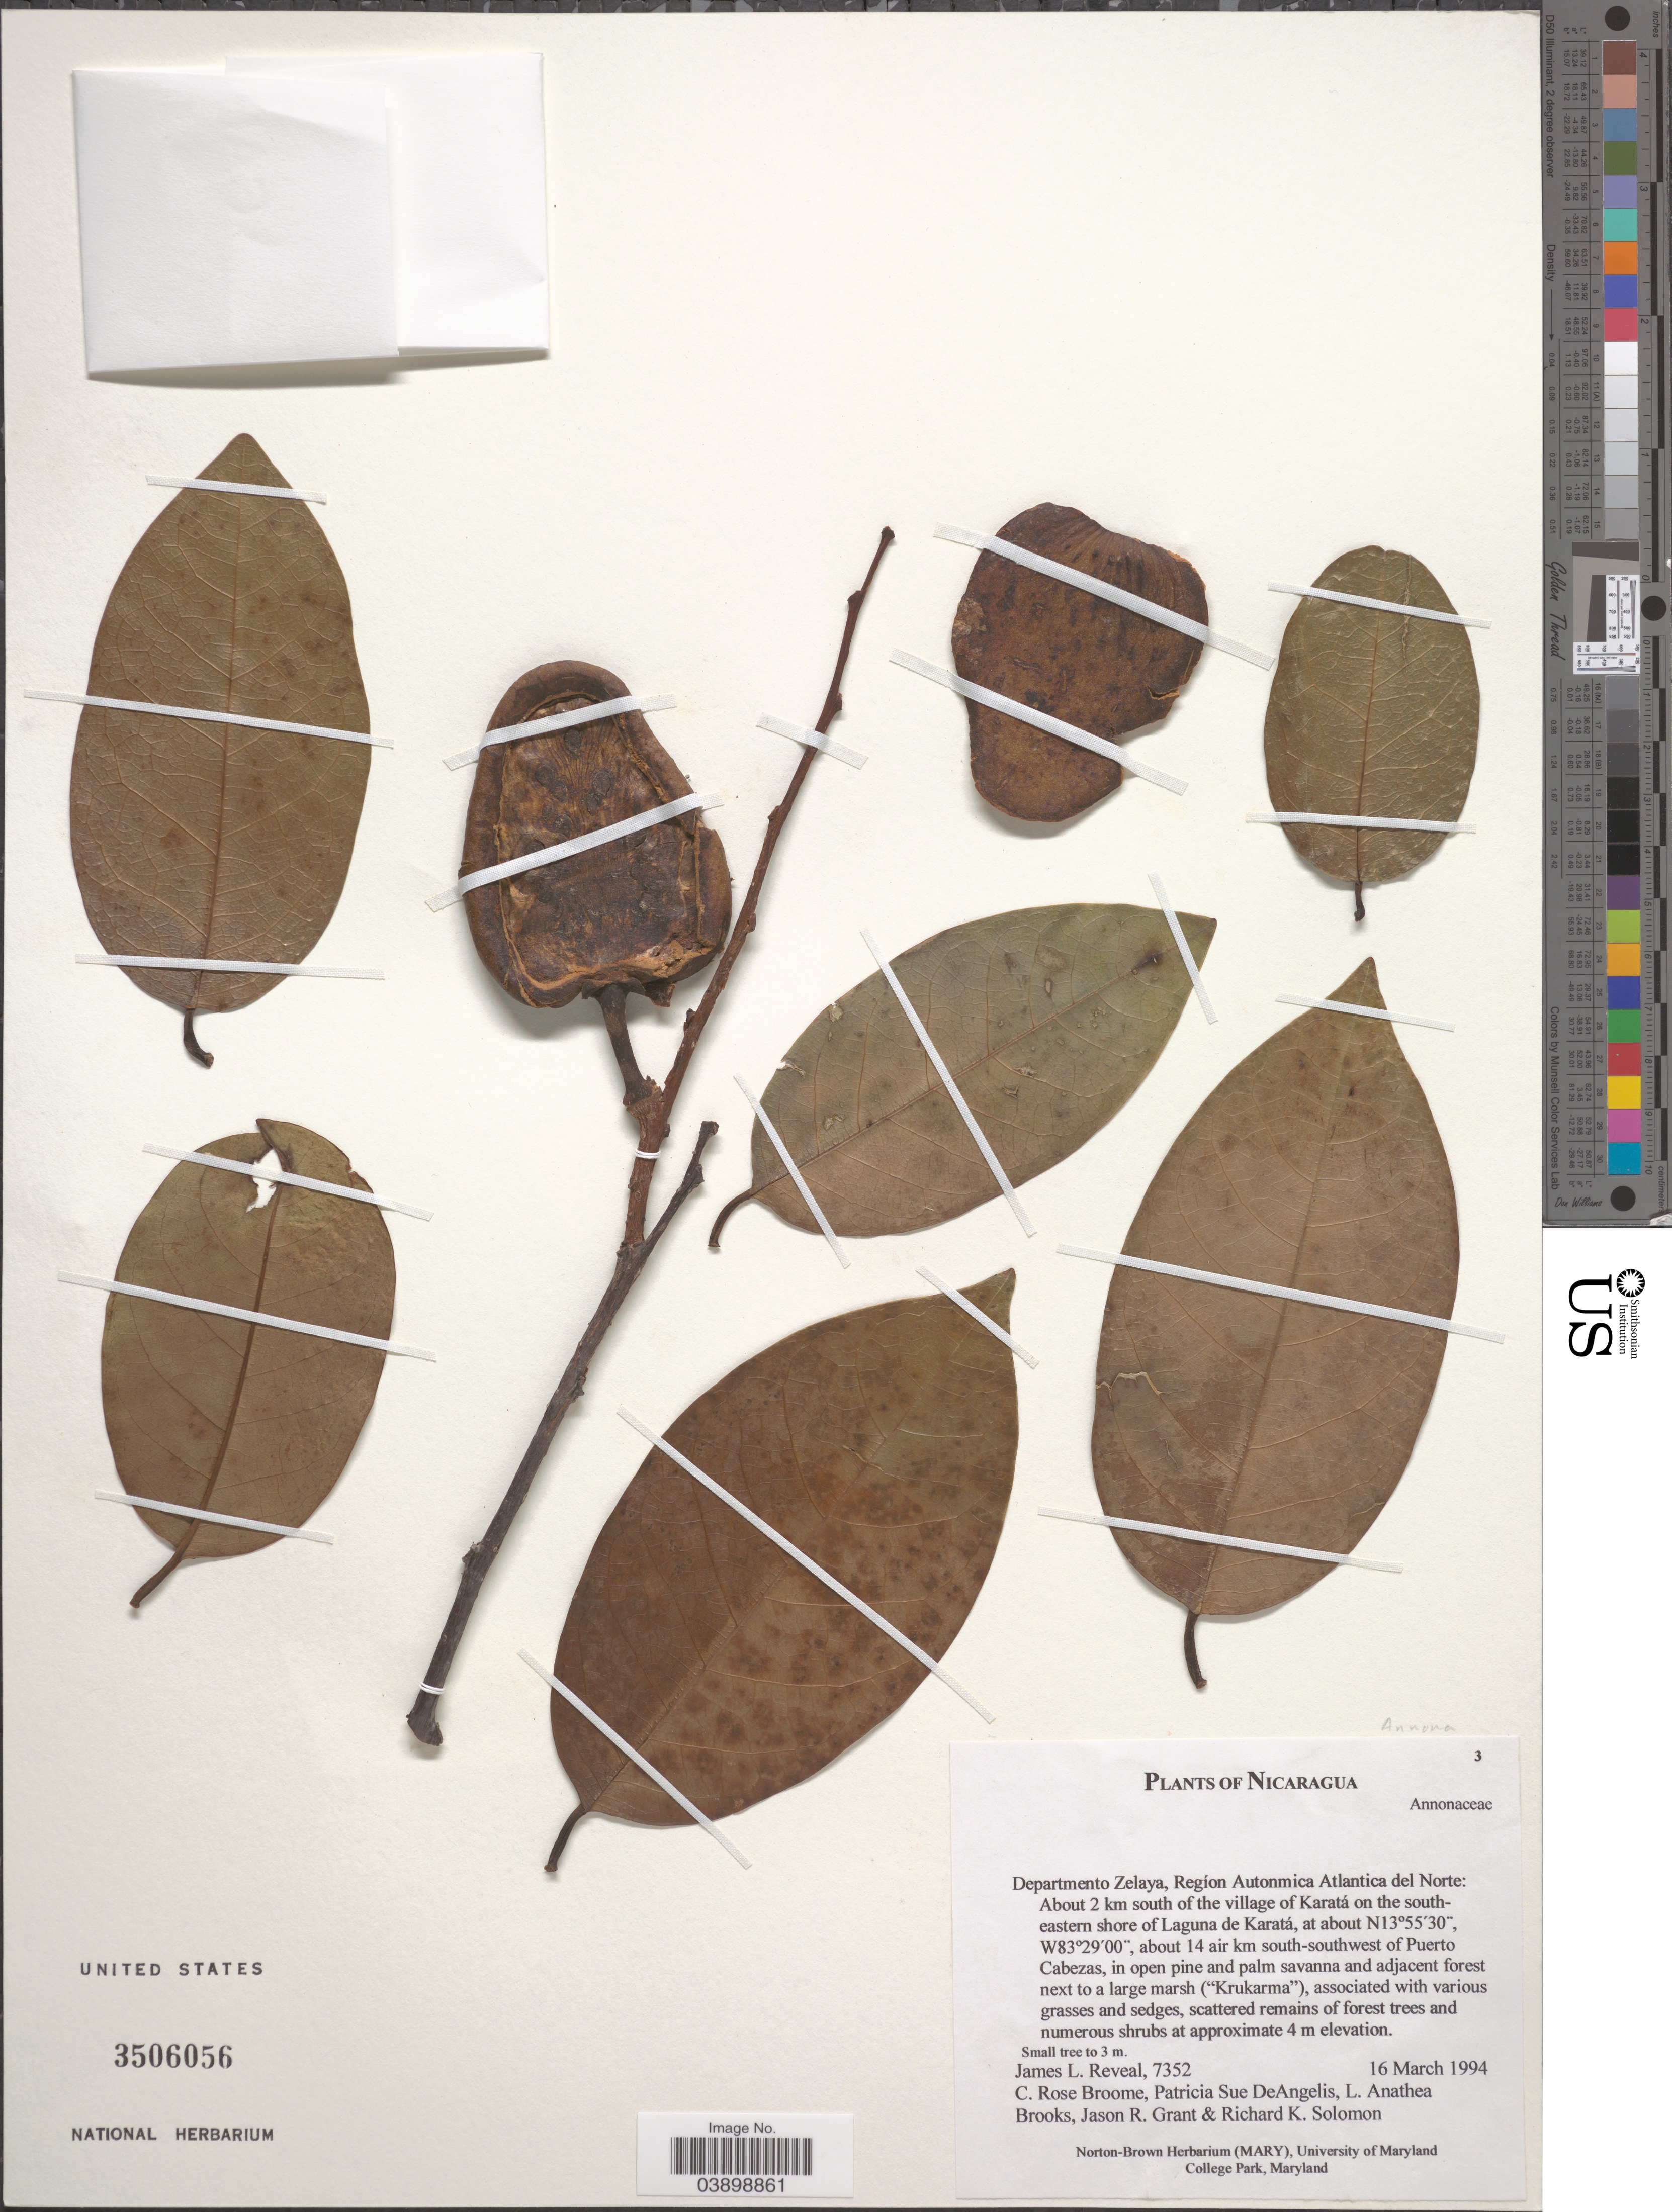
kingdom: Plantae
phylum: Tracheophyta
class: Magnoliopsida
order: Magnoliales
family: Annonaceae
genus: Annona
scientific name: Annona sp.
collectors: J. L. Reveal, C. R. Broome, P. DeAngelis, L. Brooks & et al.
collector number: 7352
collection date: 1994-03-16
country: Nicaragua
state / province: Atlántico Norte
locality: Departmento Zelaya, Regíon Autonmica Atlantica del Norte: About 2 km south of the village of Karatá on the south-eastern shore of Laguna e Karatá, about 14 air km south-southwest of Puerto Cabezas.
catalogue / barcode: US 3506056